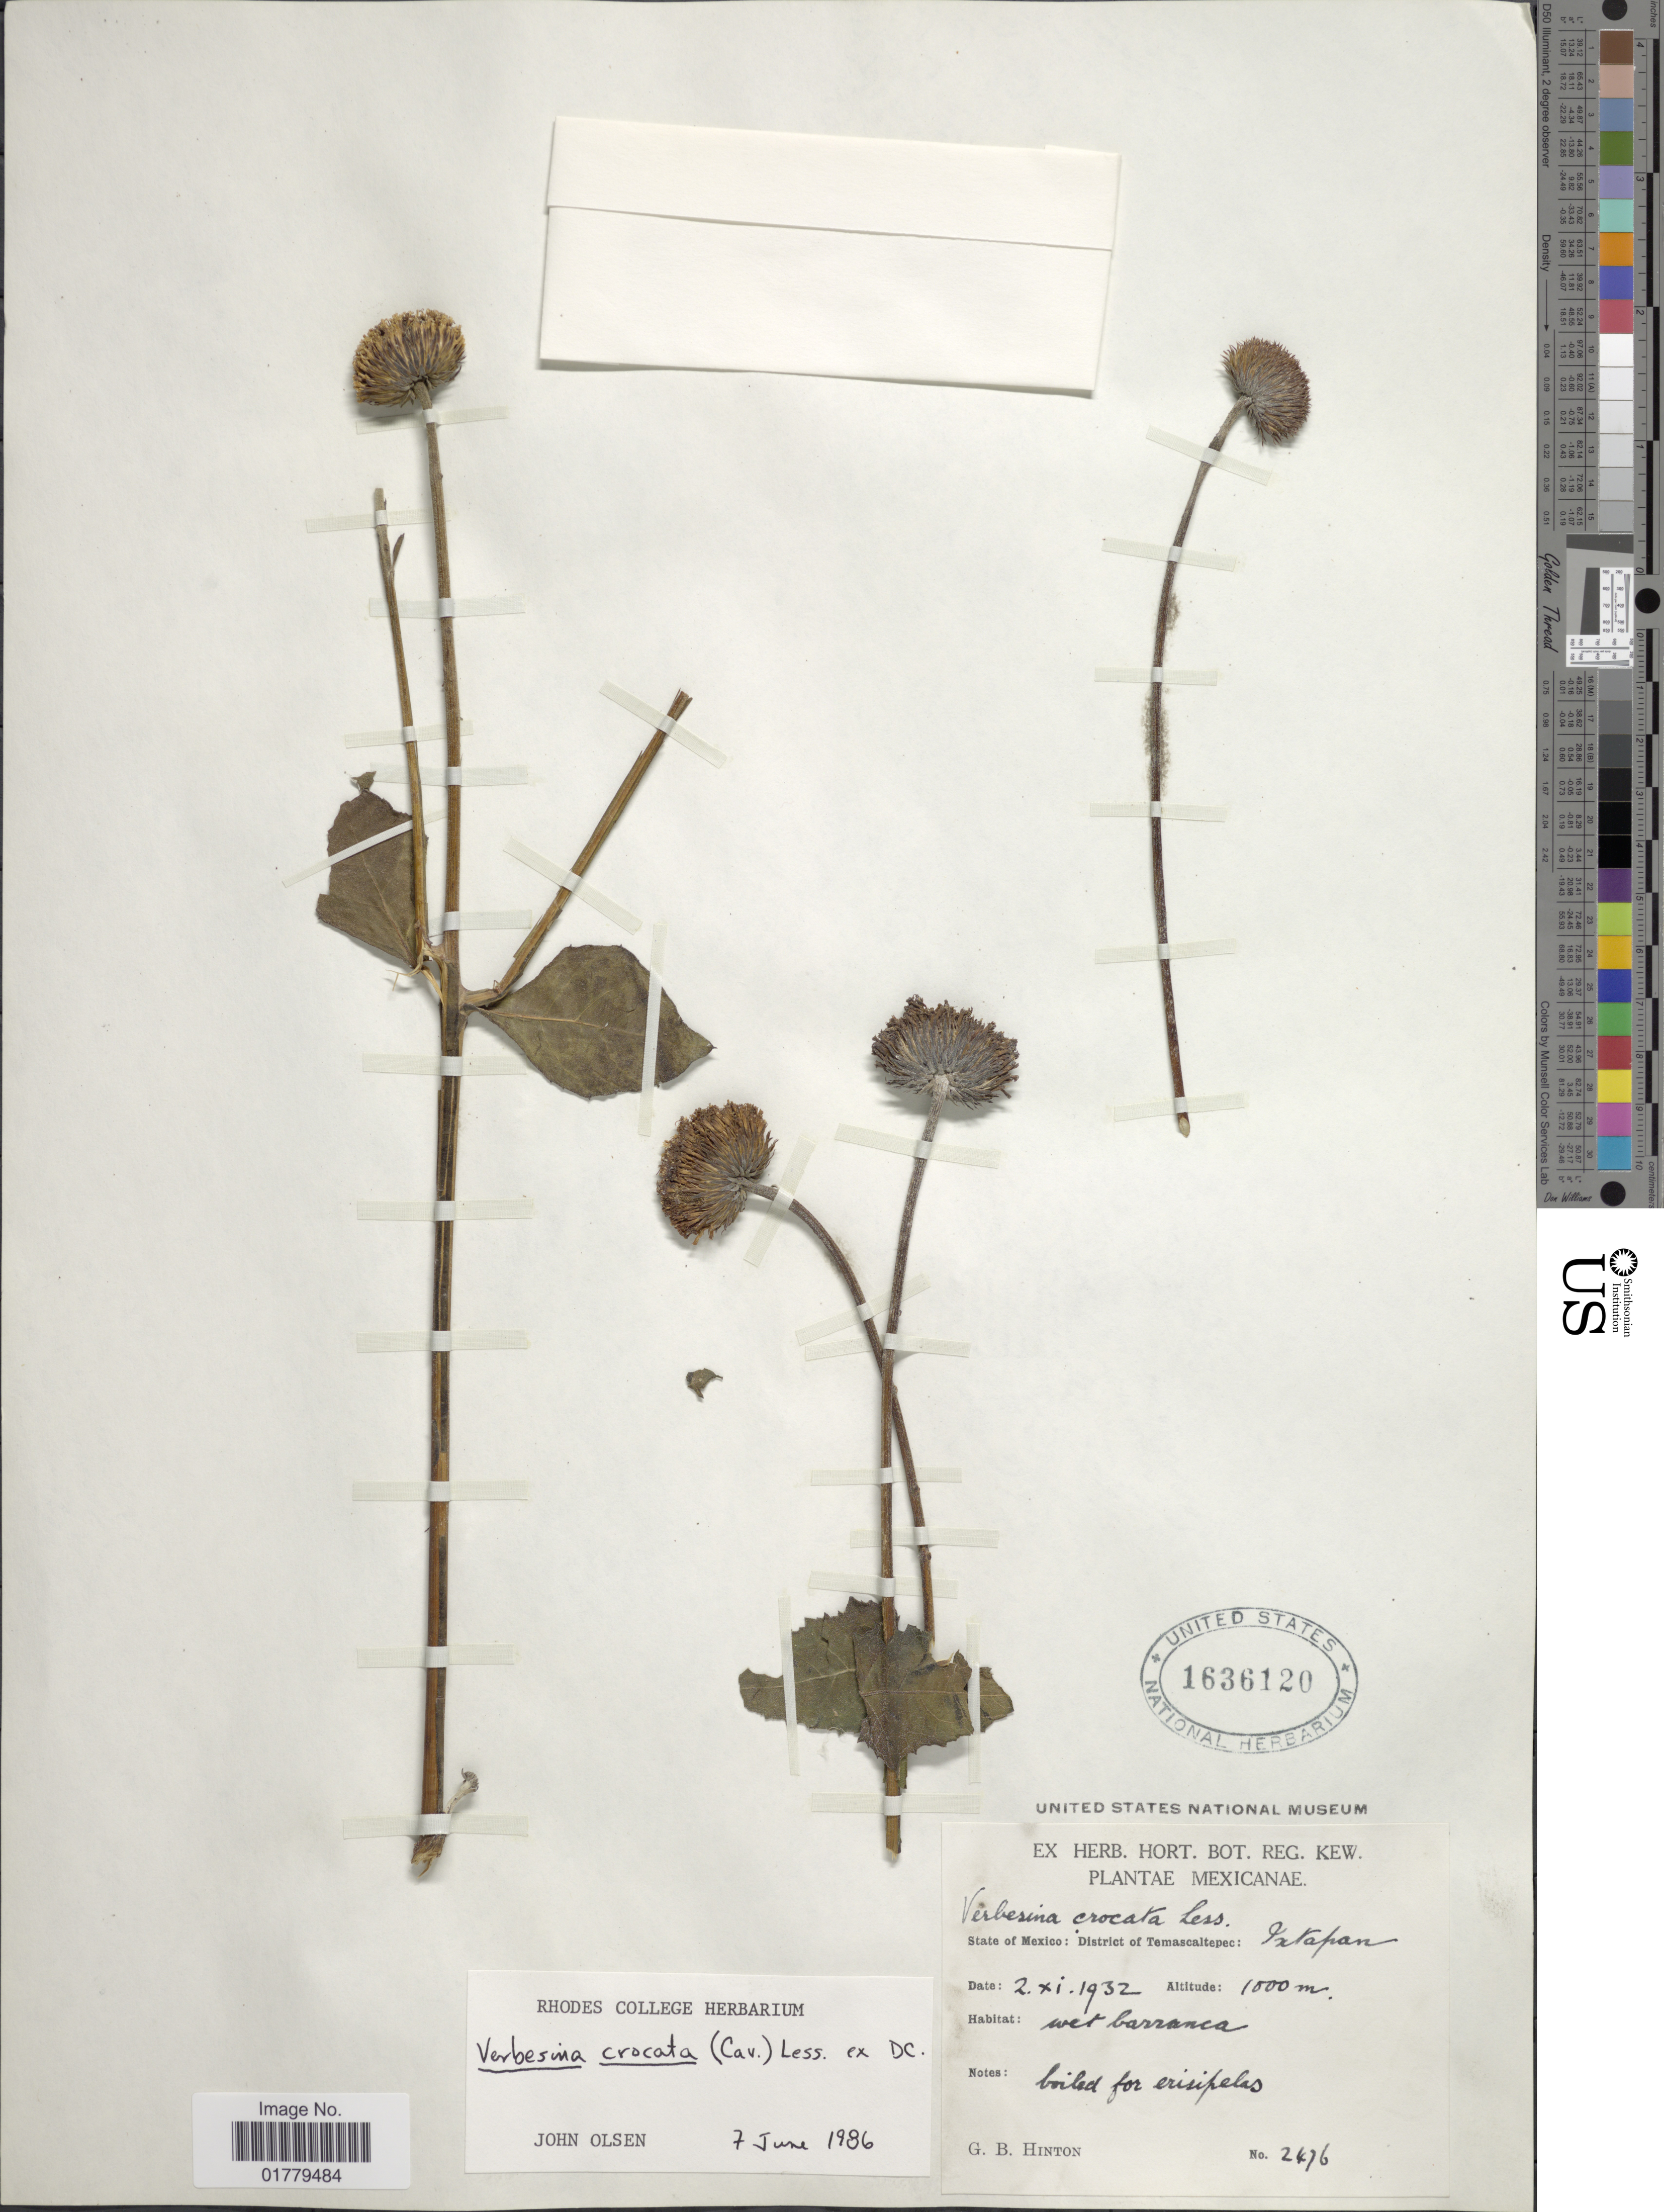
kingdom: Plantae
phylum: Tracheophyta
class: Magnoliopsida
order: Asterales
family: Asteraceae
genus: Verbesina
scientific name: Verbesina crocata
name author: (Cav.) Less.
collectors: G. B. Hinton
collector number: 2476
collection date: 1932-11-02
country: Mexico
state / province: México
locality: State of Mexico: District of Temascaltepec: Ixtapan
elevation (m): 1000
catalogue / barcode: US 1636120